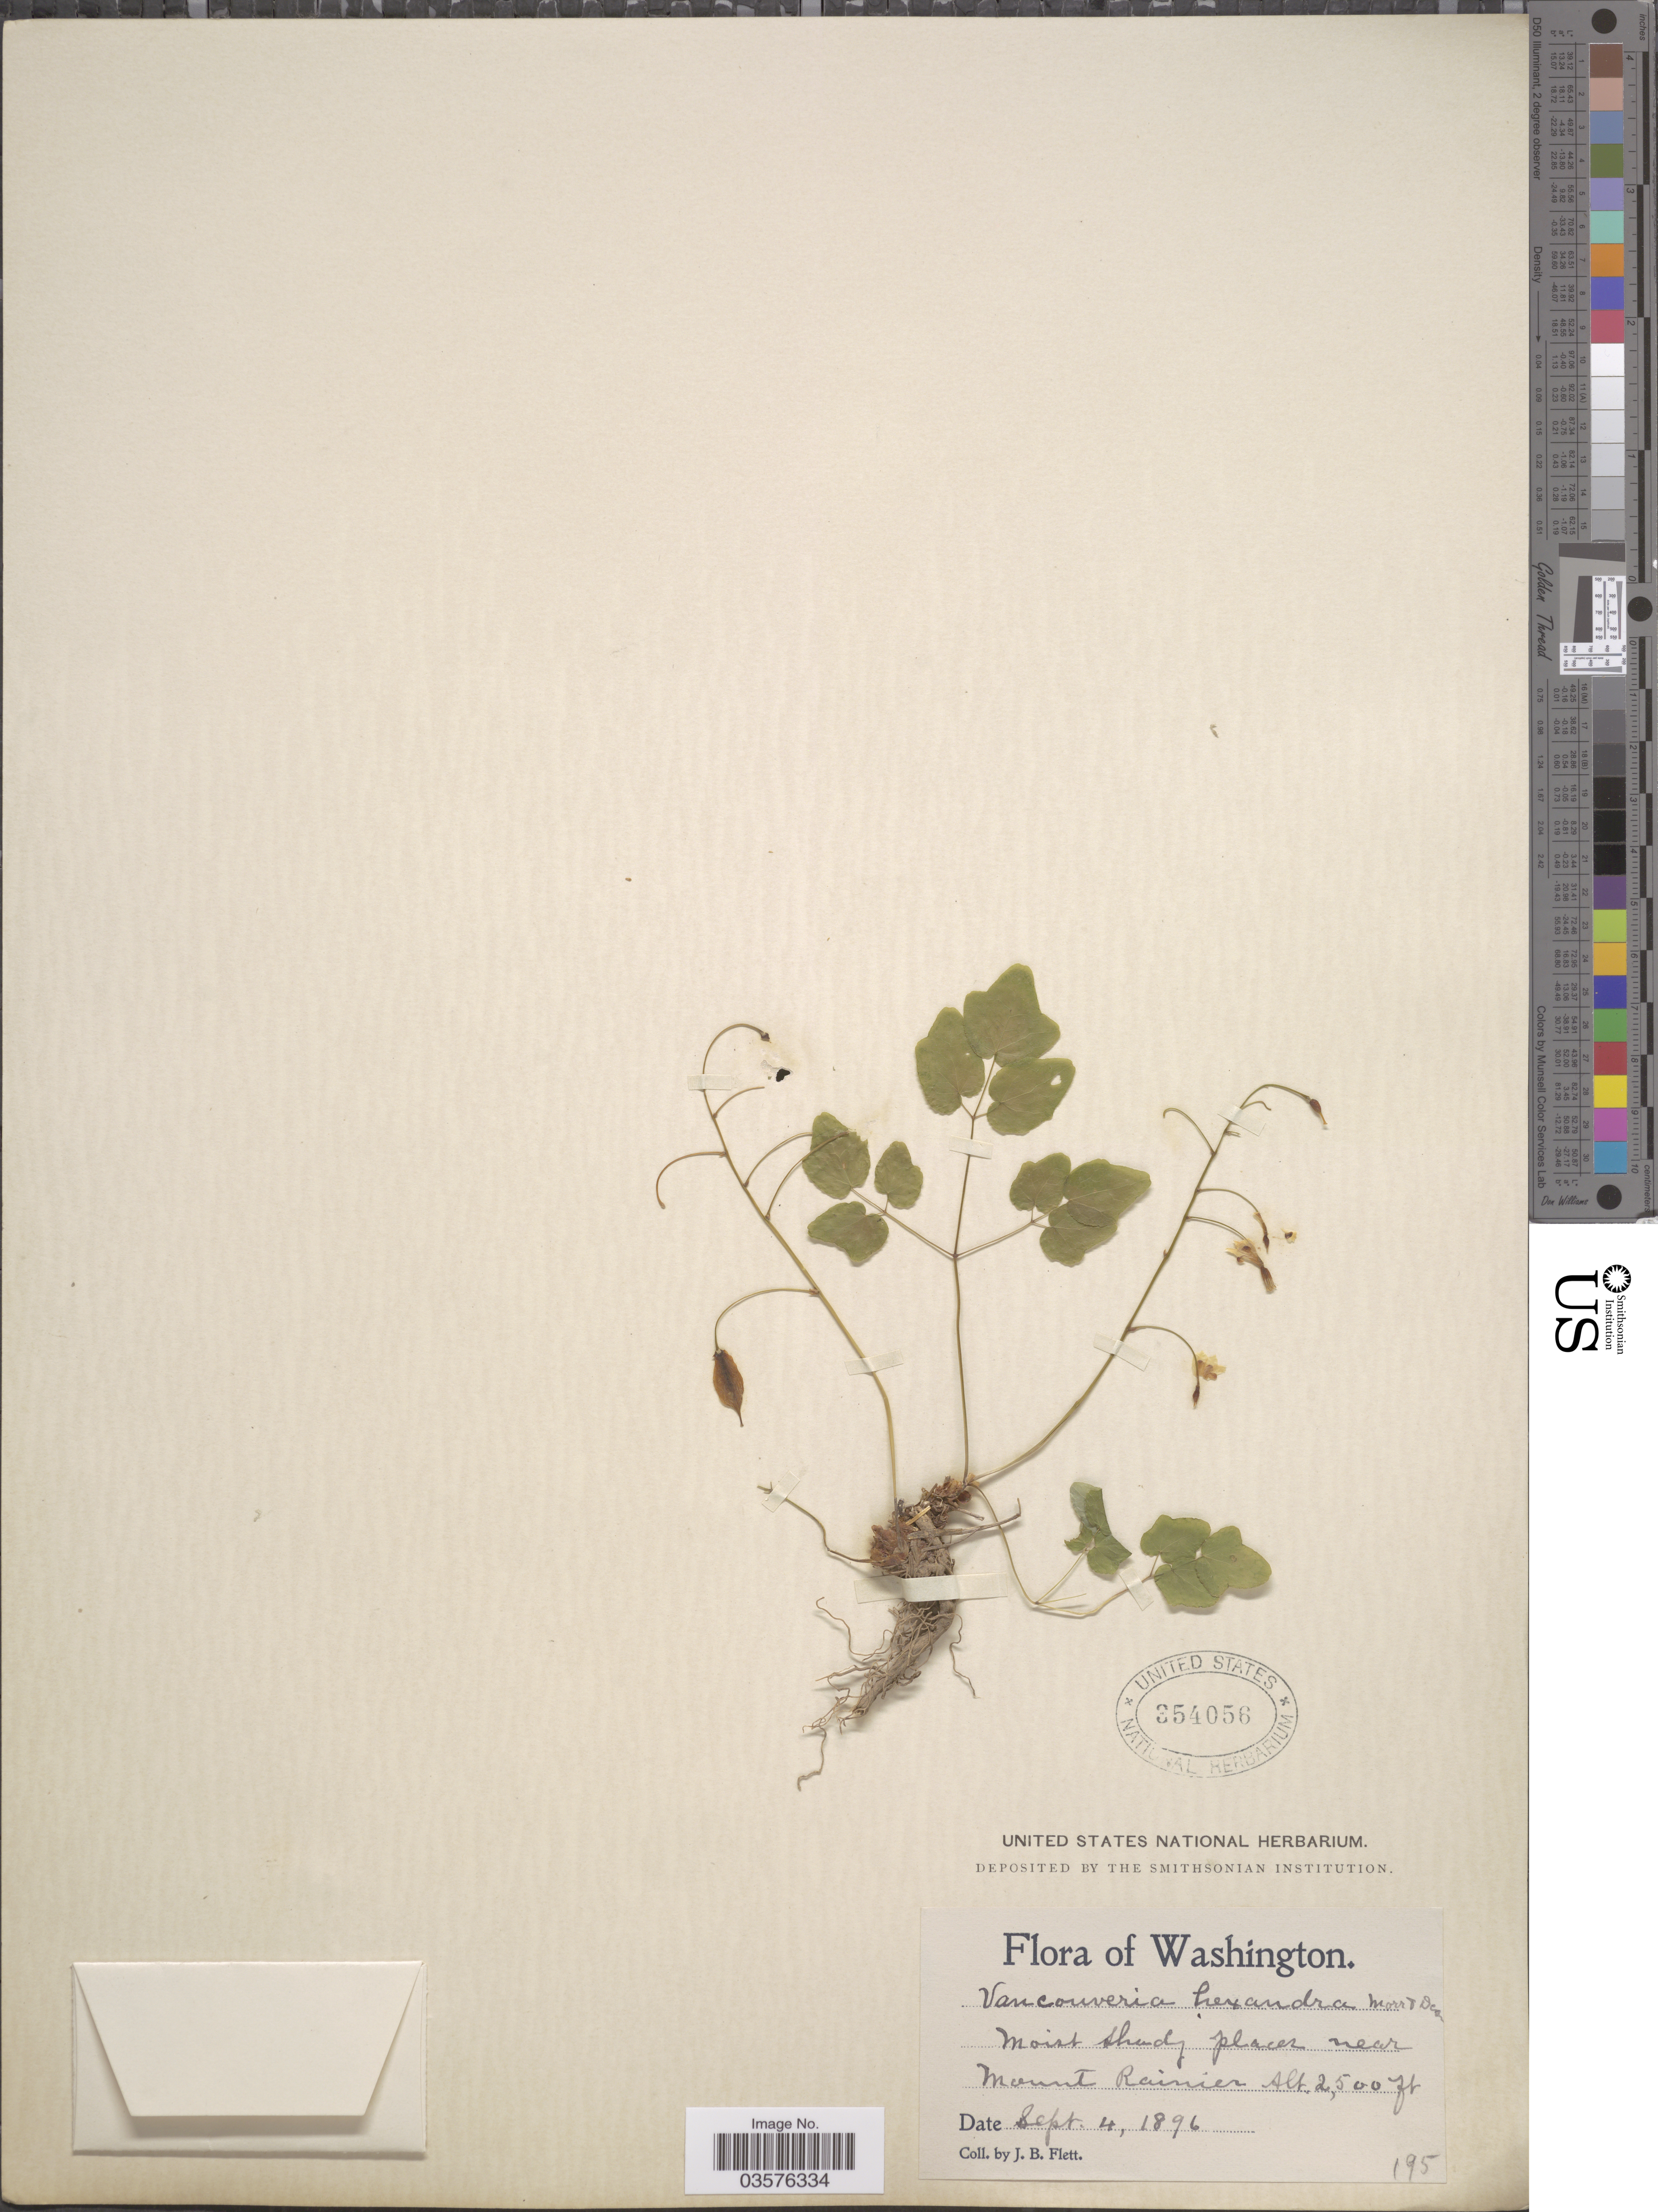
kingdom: Plantae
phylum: Tracheophyta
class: Magnoliopsida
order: Ranunculales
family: Berberidaceae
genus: Vancouveria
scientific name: Vancouveria hexandra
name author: (Hook.) C. Morren & Decne.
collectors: J. Flett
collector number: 195?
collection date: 1896-09-04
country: United States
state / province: Washington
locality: Moist shady places near Mount Rainier.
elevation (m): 762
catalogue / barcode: US 354056